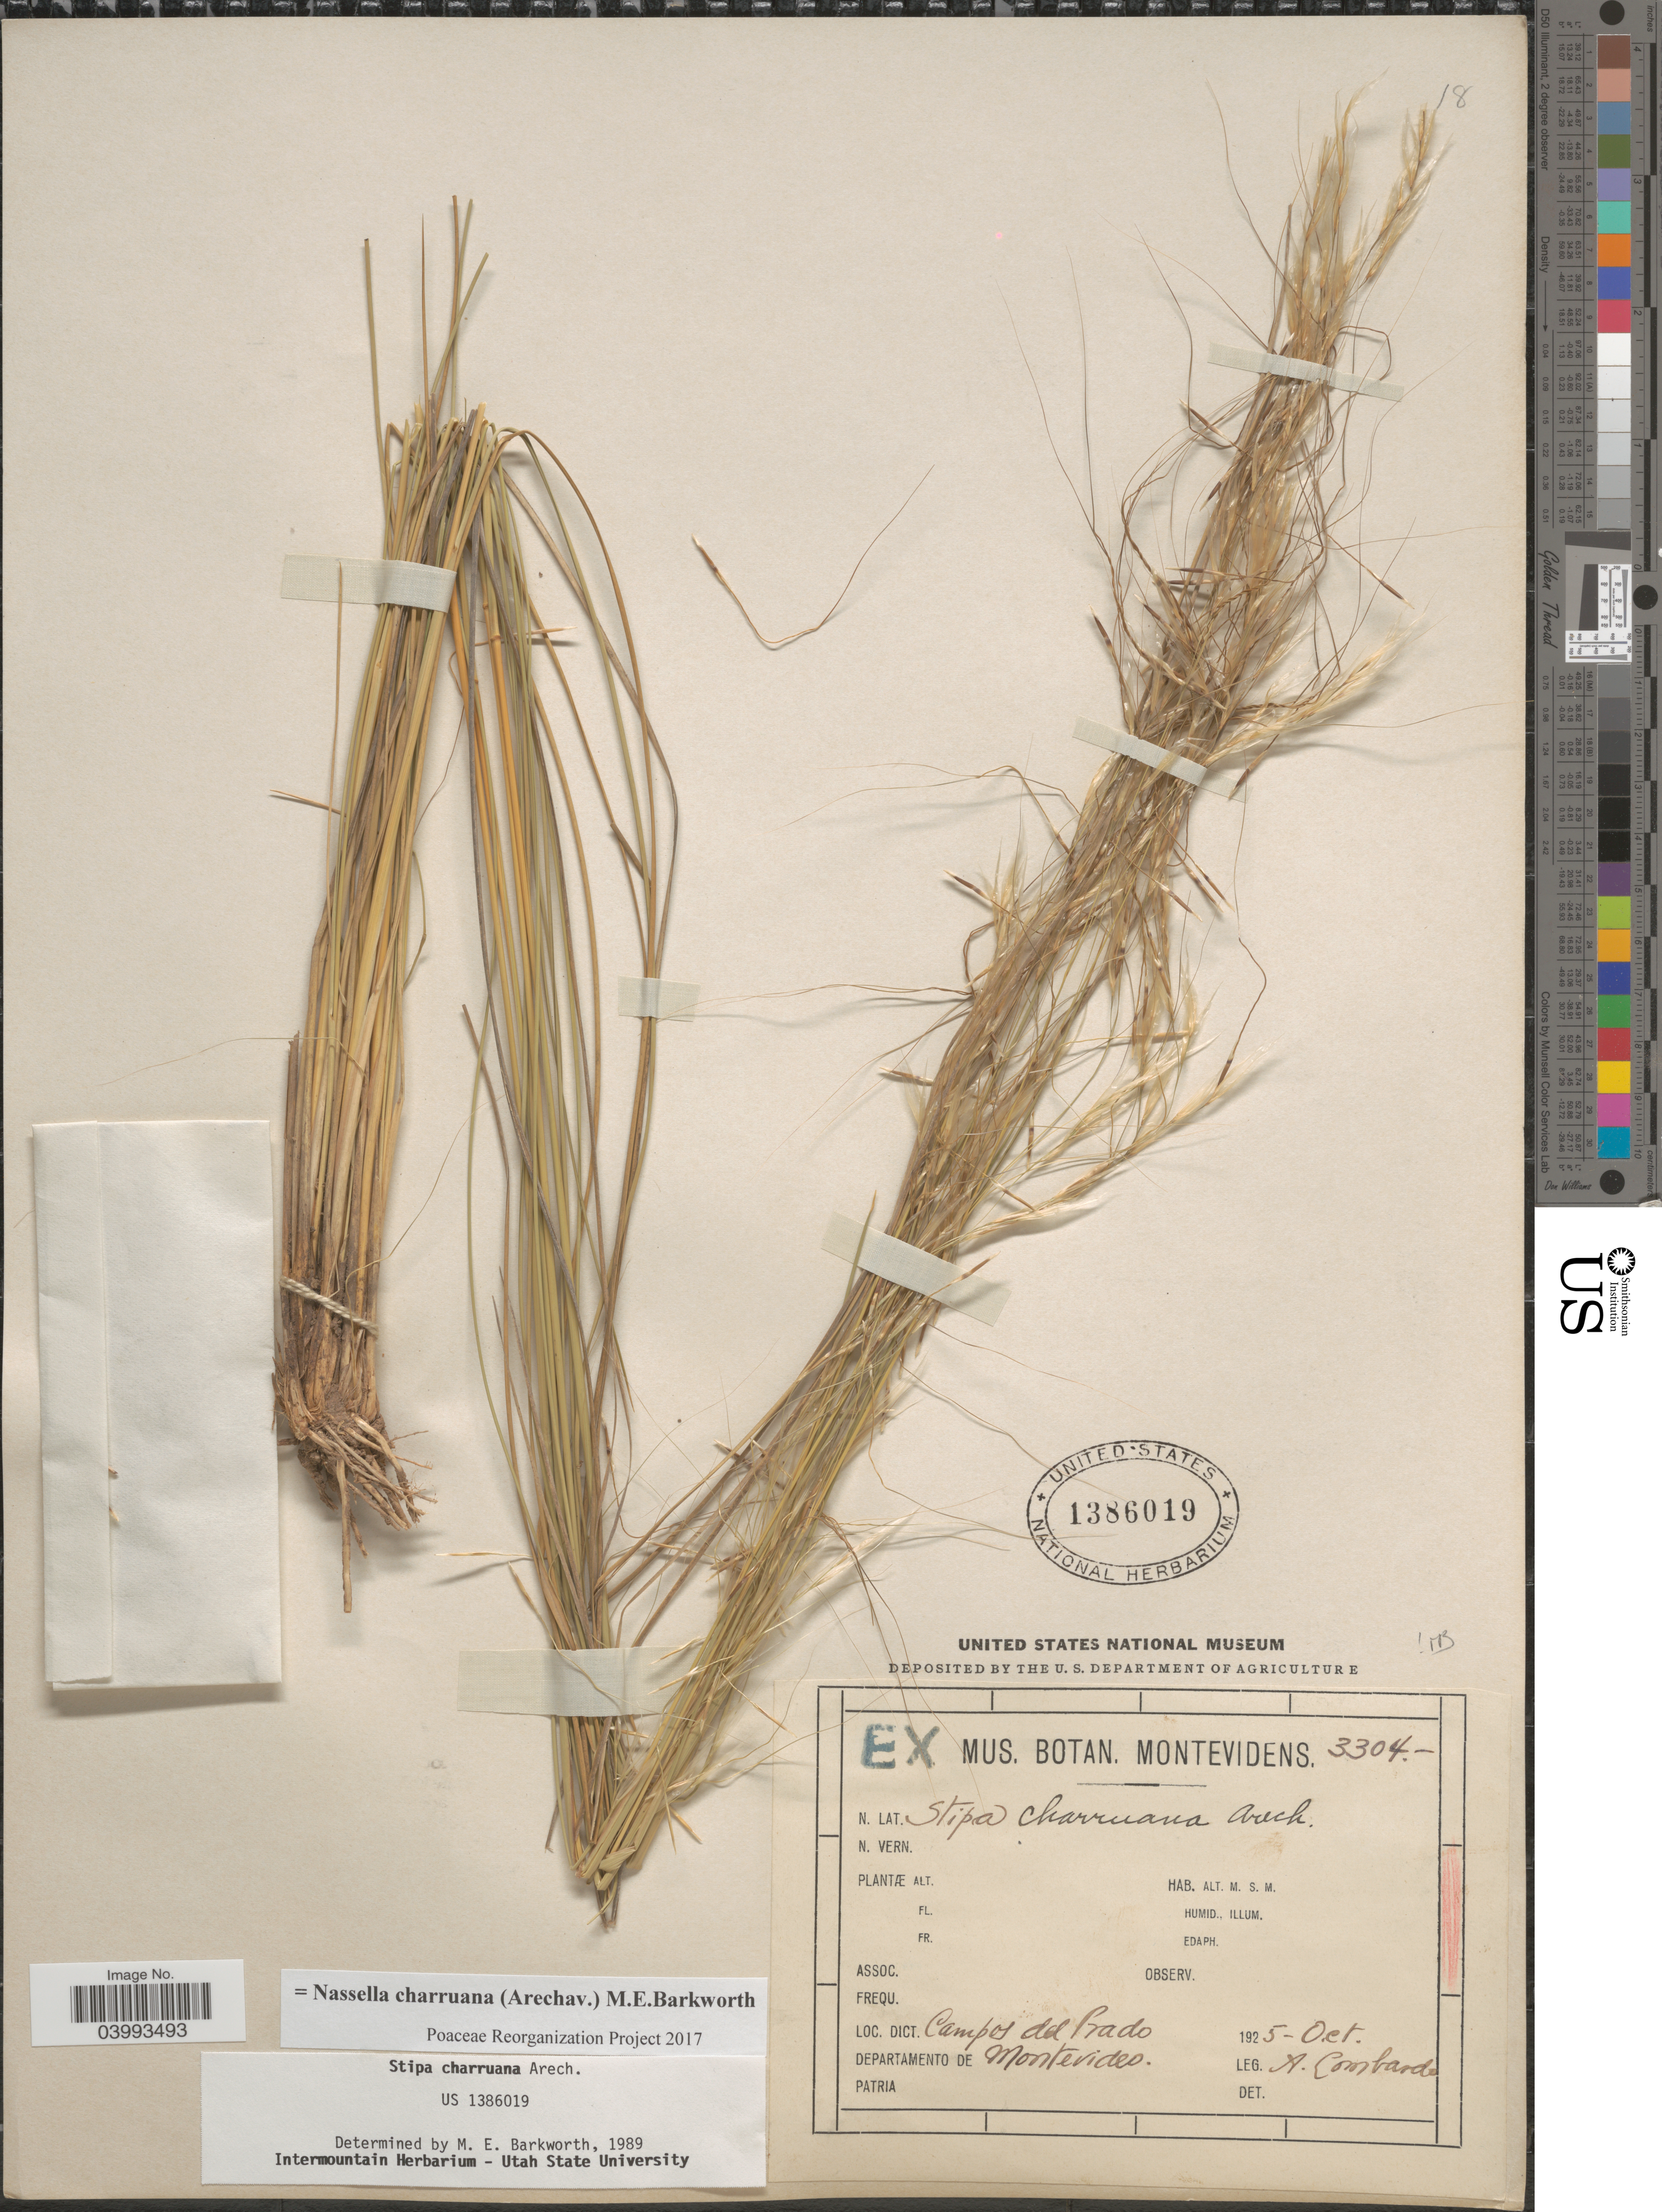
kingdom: Plantae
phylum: Tracheophyta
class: Liliopsida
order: Poales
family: Poaceae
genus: Nassella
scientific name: Nassella charruana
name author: (Arechav.) Barkworth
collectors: A. Lombardo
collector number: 3304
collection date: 1925-10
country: Uruguay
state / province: Montevideo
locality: Dict. Campos del Prado. Departamento de Montevideo.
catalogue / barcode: US 1386019